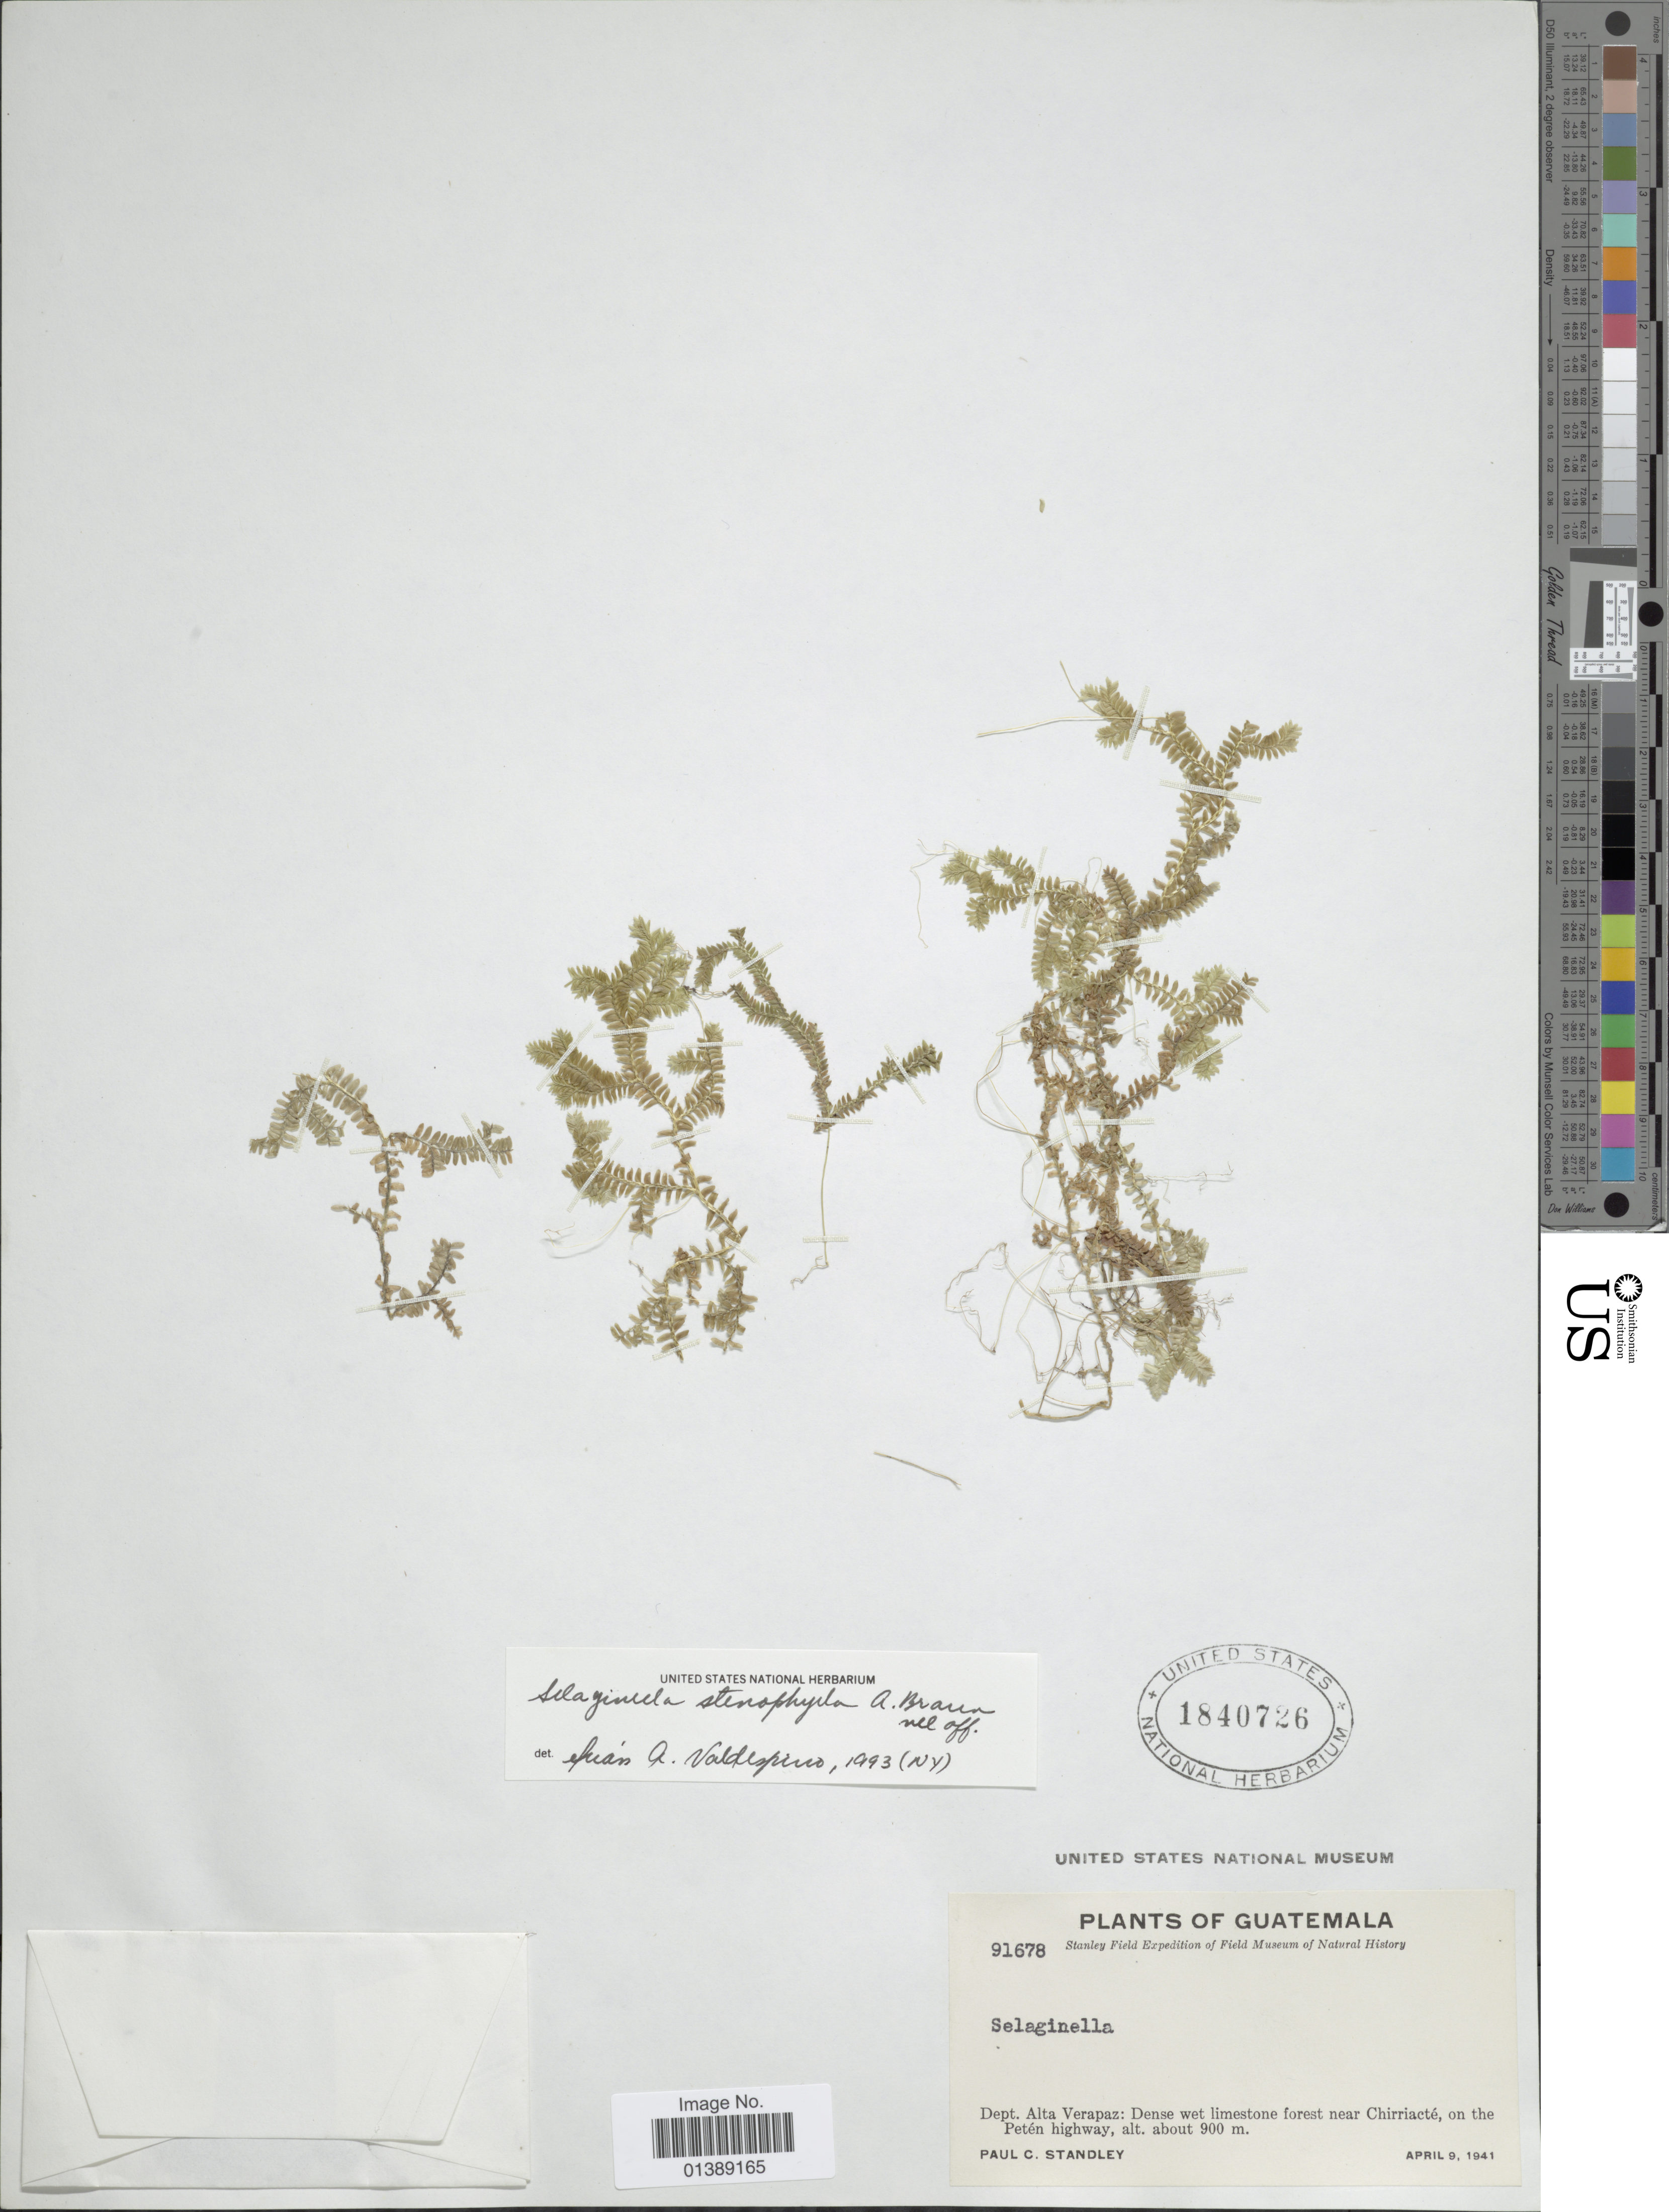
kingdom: Plantae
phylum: Tracheophyta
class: Lycopodiopsida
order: Selaginellales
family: Selaginellaceae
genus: Selaginella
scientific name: Selaginella stenophylla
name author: A. Braun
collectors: P. C. Standley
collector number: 91678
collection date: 1941-04-09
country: Guatemala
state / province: Alta Verapaz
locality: Dense wet limeston forest near Chirriacté, on the Petén highway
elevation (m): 900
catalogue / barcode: US 1840726